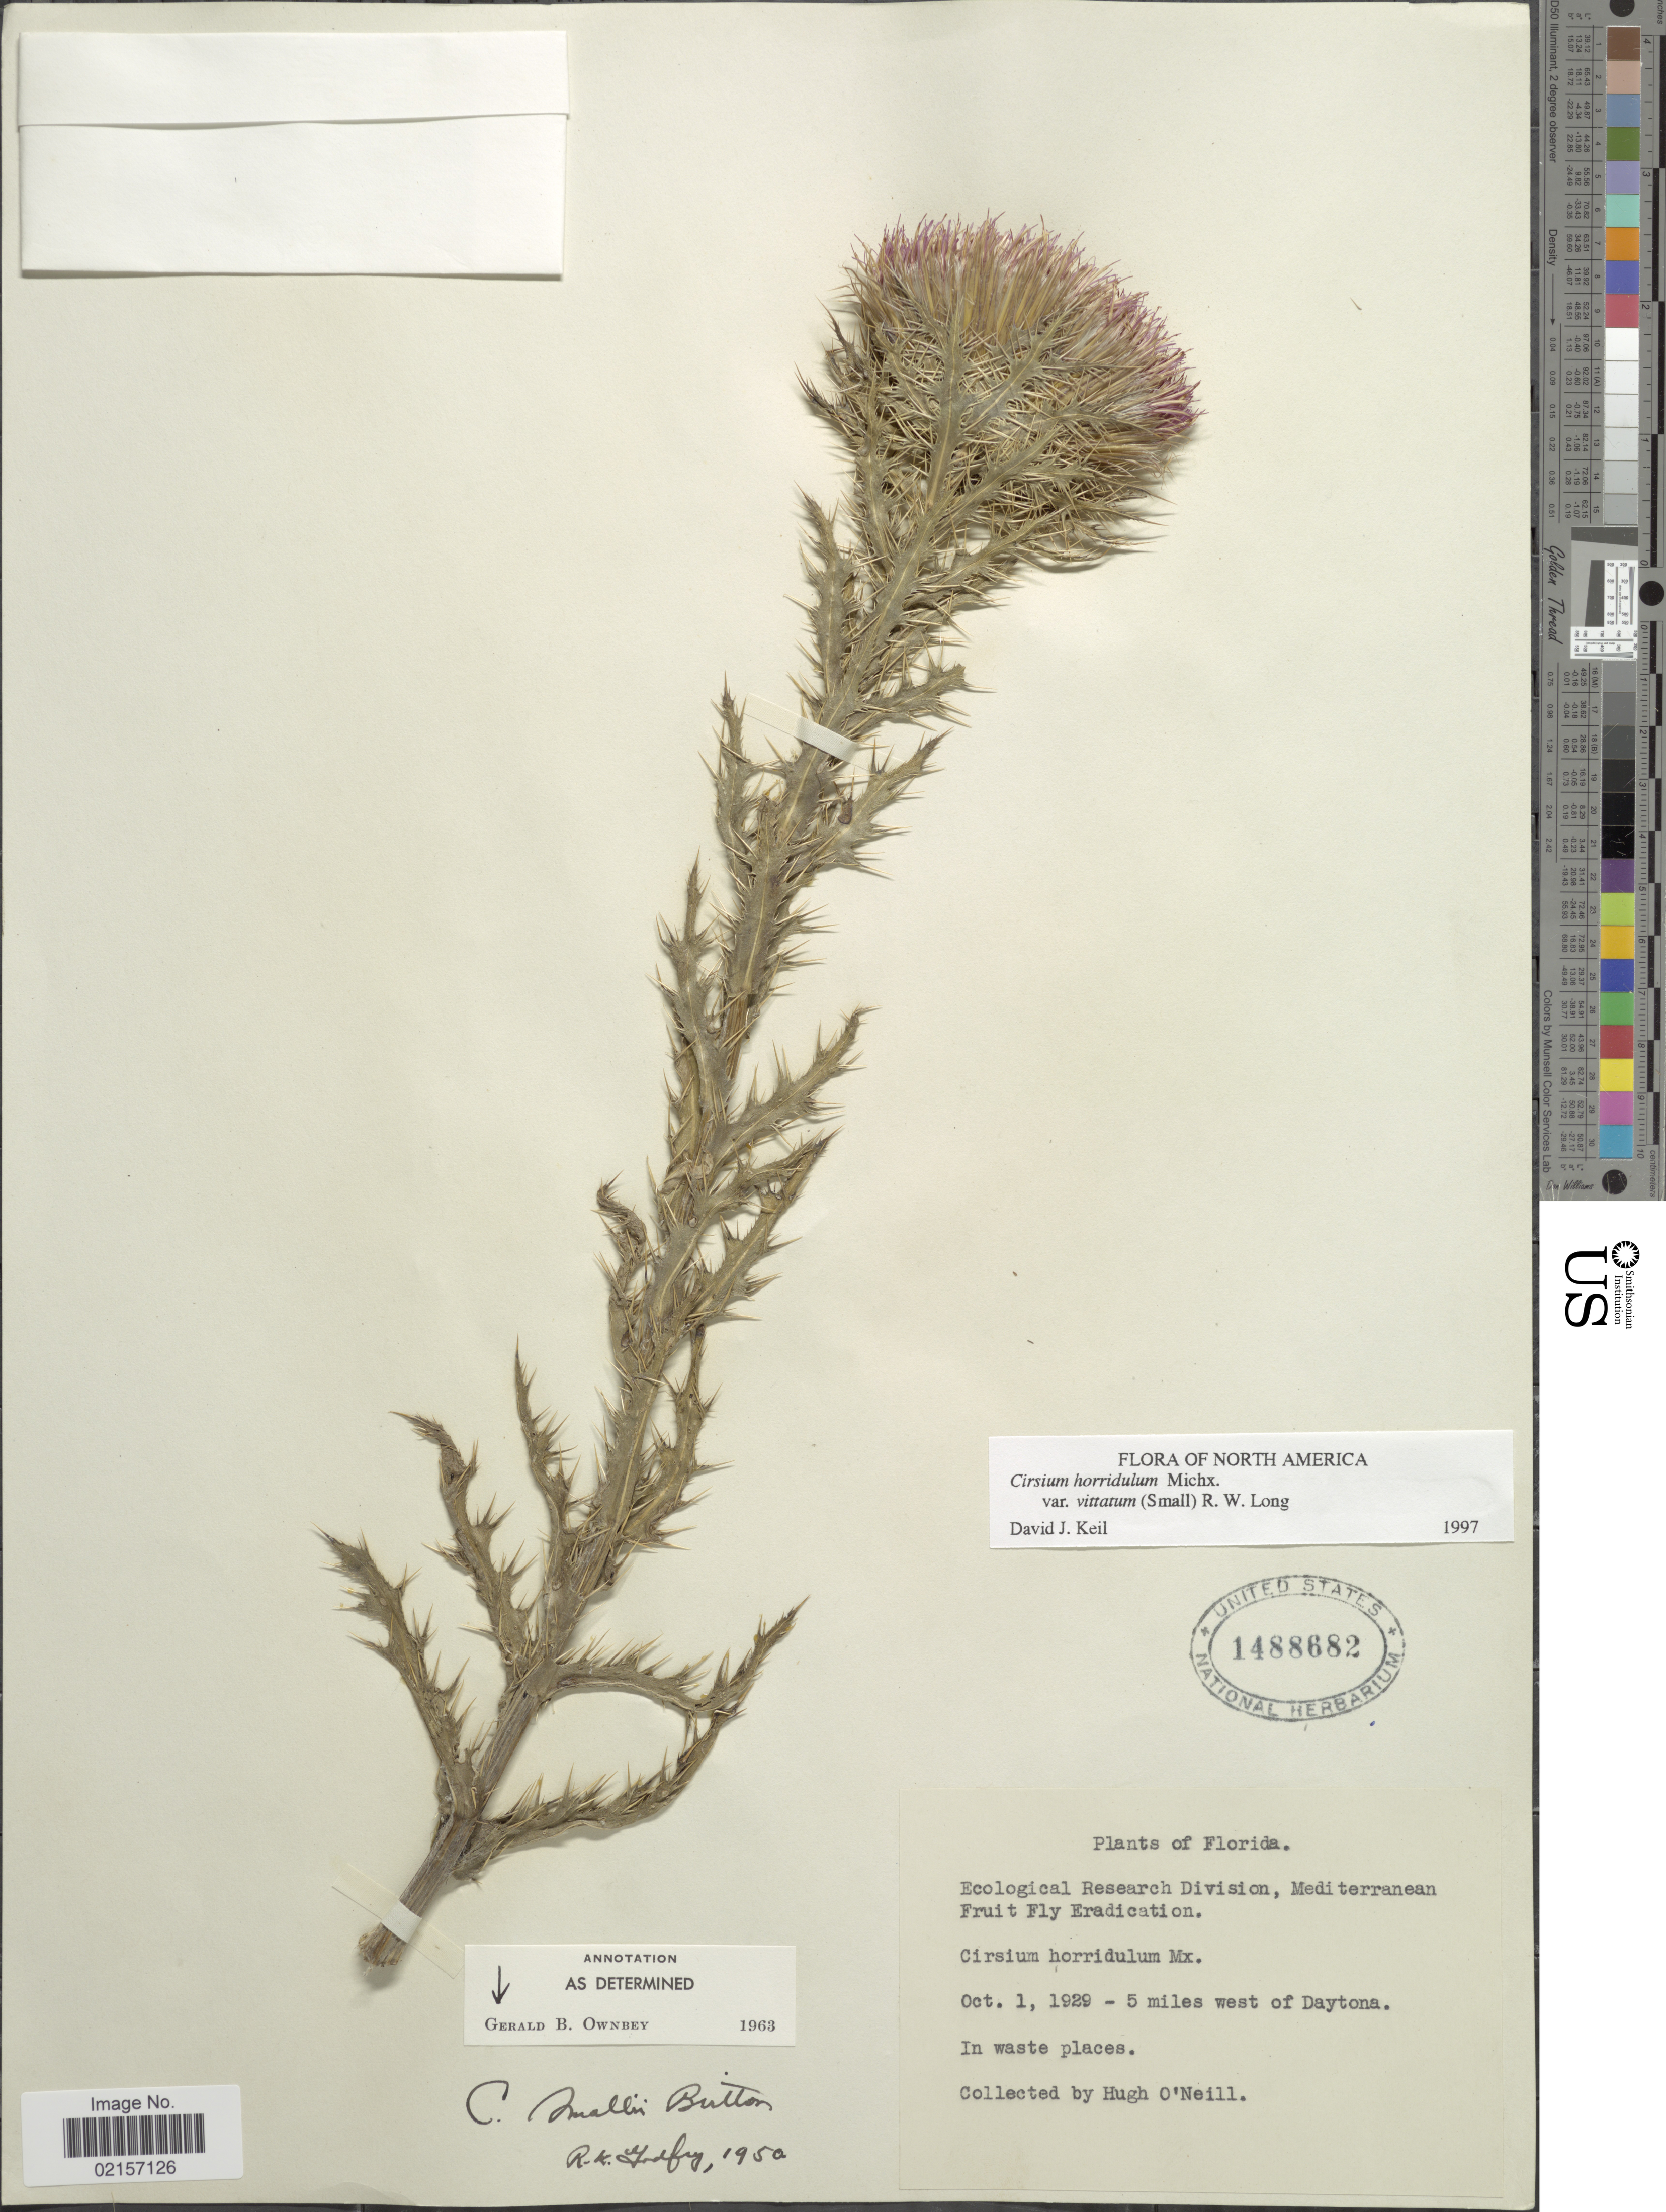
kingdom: Plantae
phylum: Tracheophyta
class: Magnoliopsida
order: Asterales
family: Asteraceae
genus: Cirsium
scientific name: Cirsium horridulum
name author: Michx.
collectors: H. O'Neill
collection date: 1929-10-01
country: United States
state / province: Florida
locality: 5 miles west of Daytona, in waste places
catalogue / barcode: US 1488682